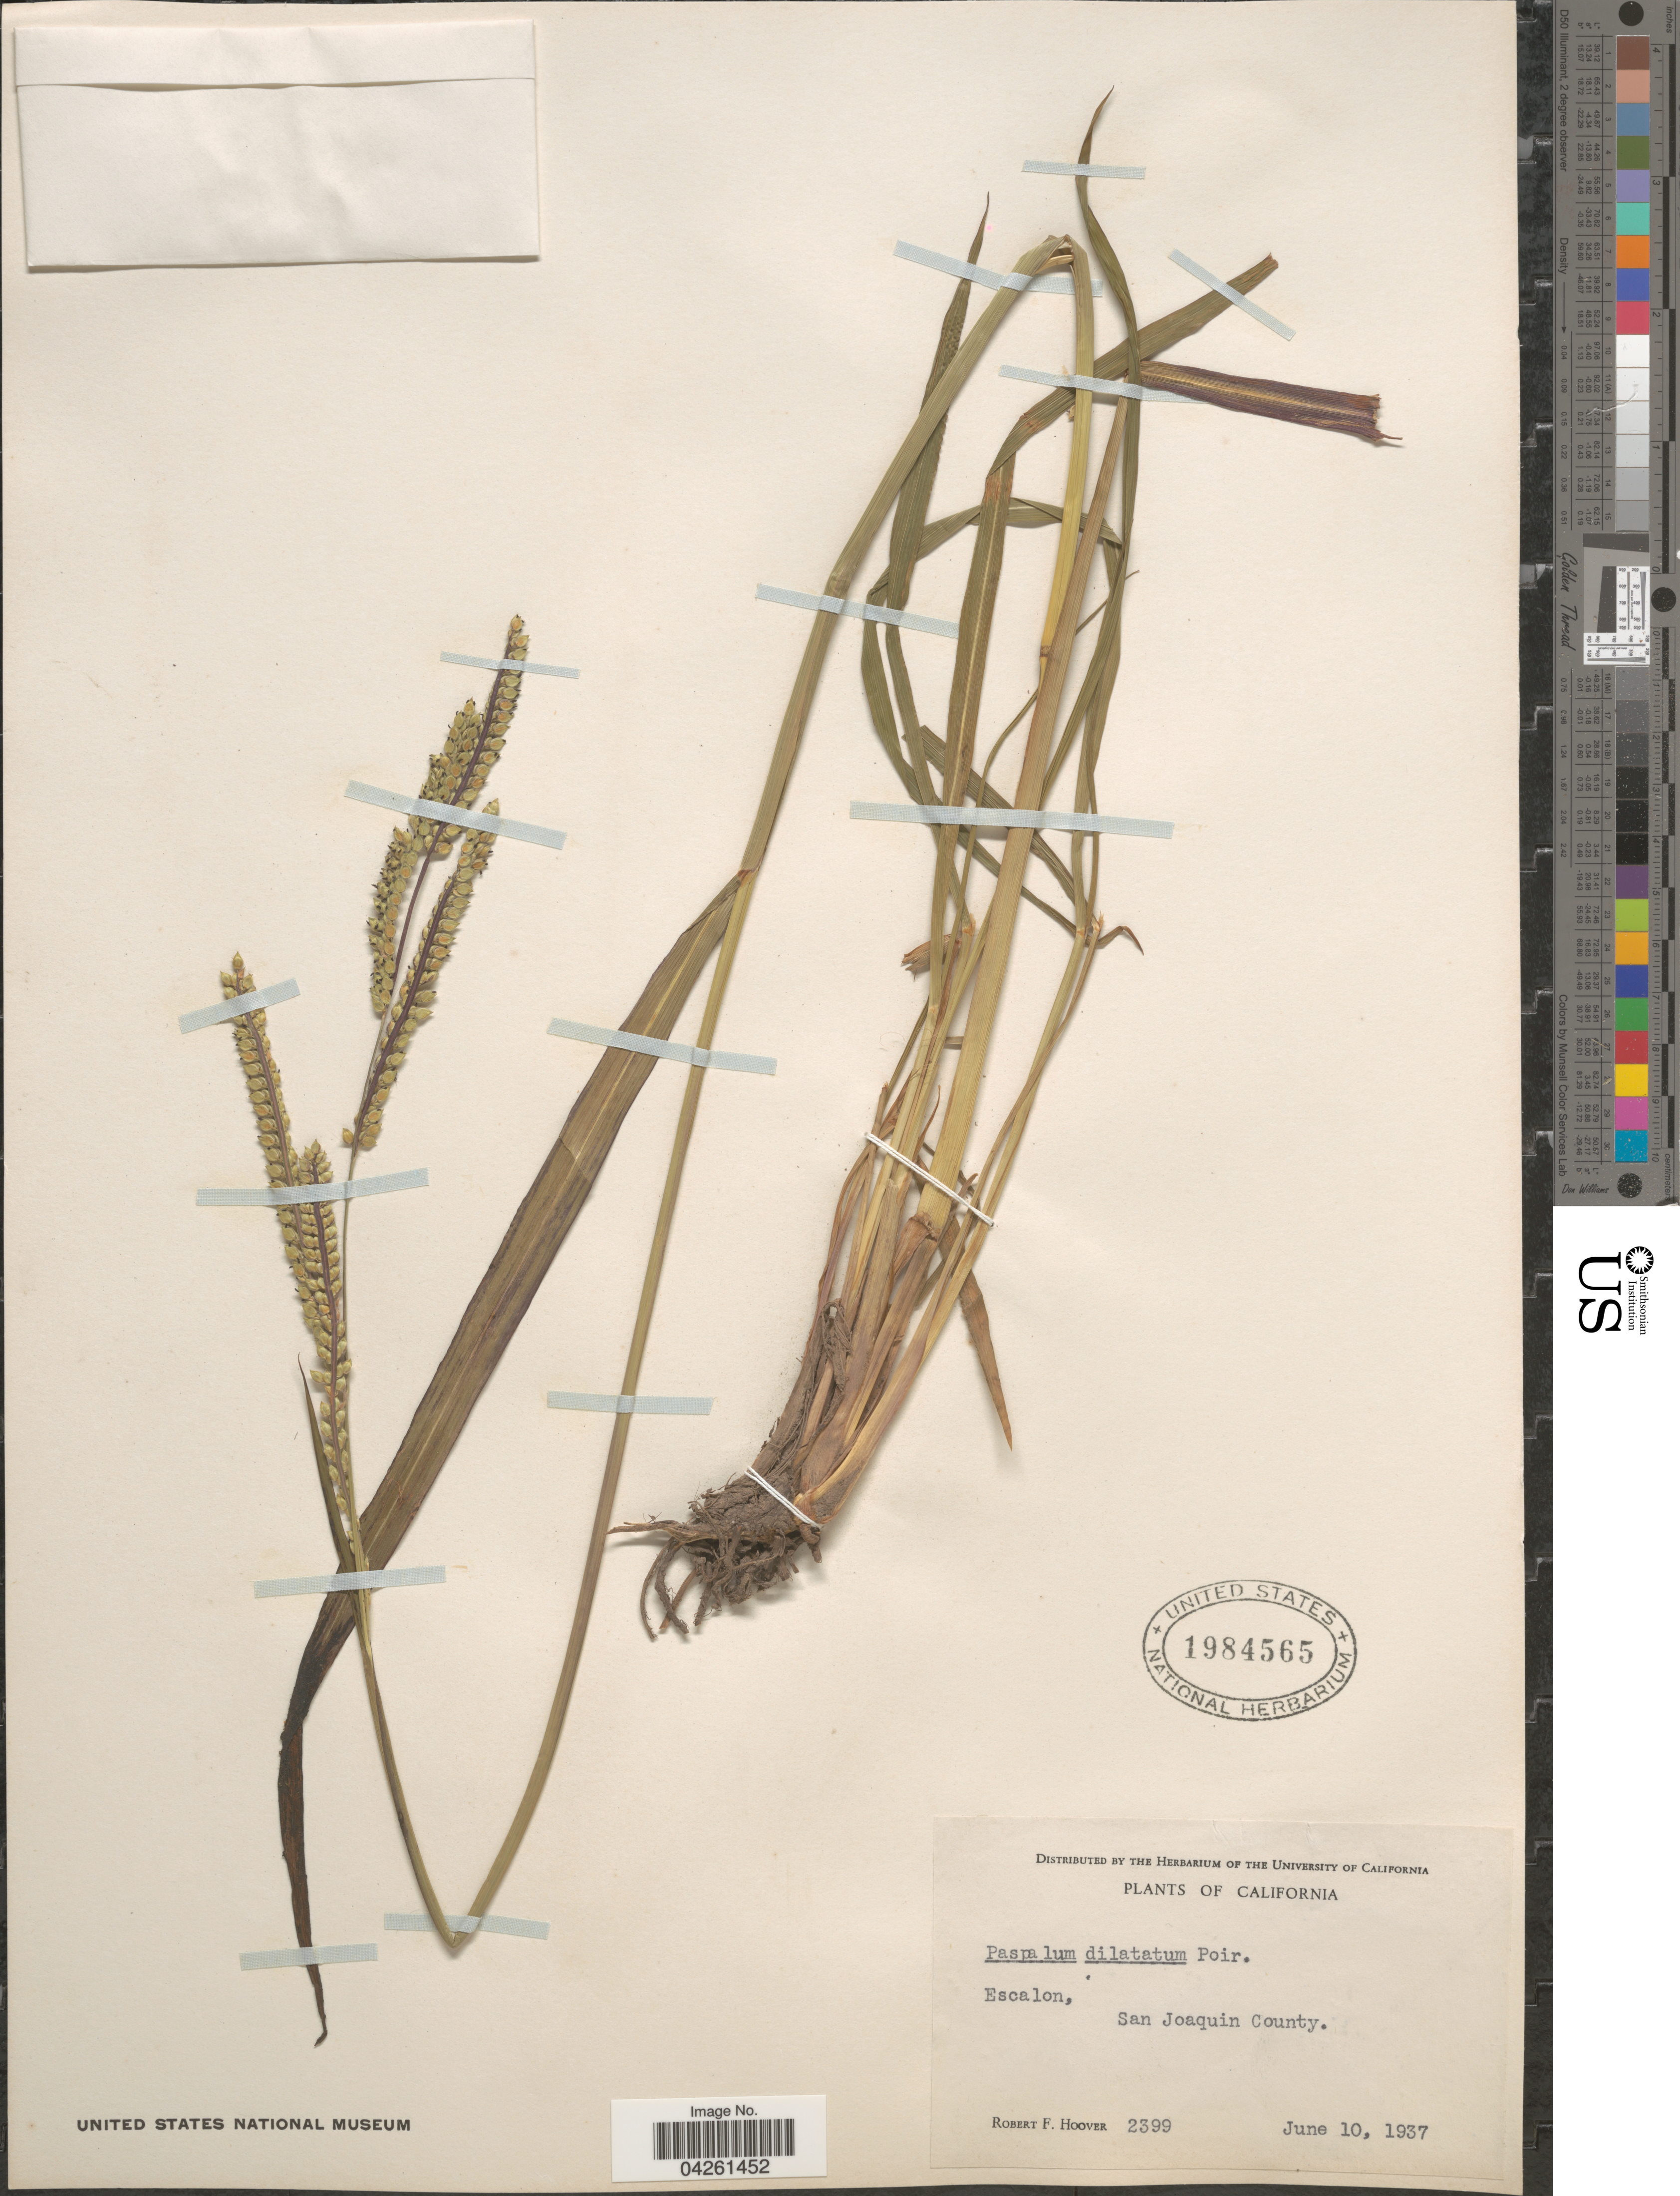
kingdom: Plantae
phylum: Tracheophyta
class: Liliopsida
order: Poales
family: Poaceae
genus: Paspalum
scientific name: Paspalum dilatatum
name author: Poir.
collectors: R. F. Hoover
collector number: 2399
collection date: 1937-06-10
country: United States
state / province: California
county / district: San Joaquin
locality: Escalon, San Joaquin County.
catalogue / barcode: US 1984565